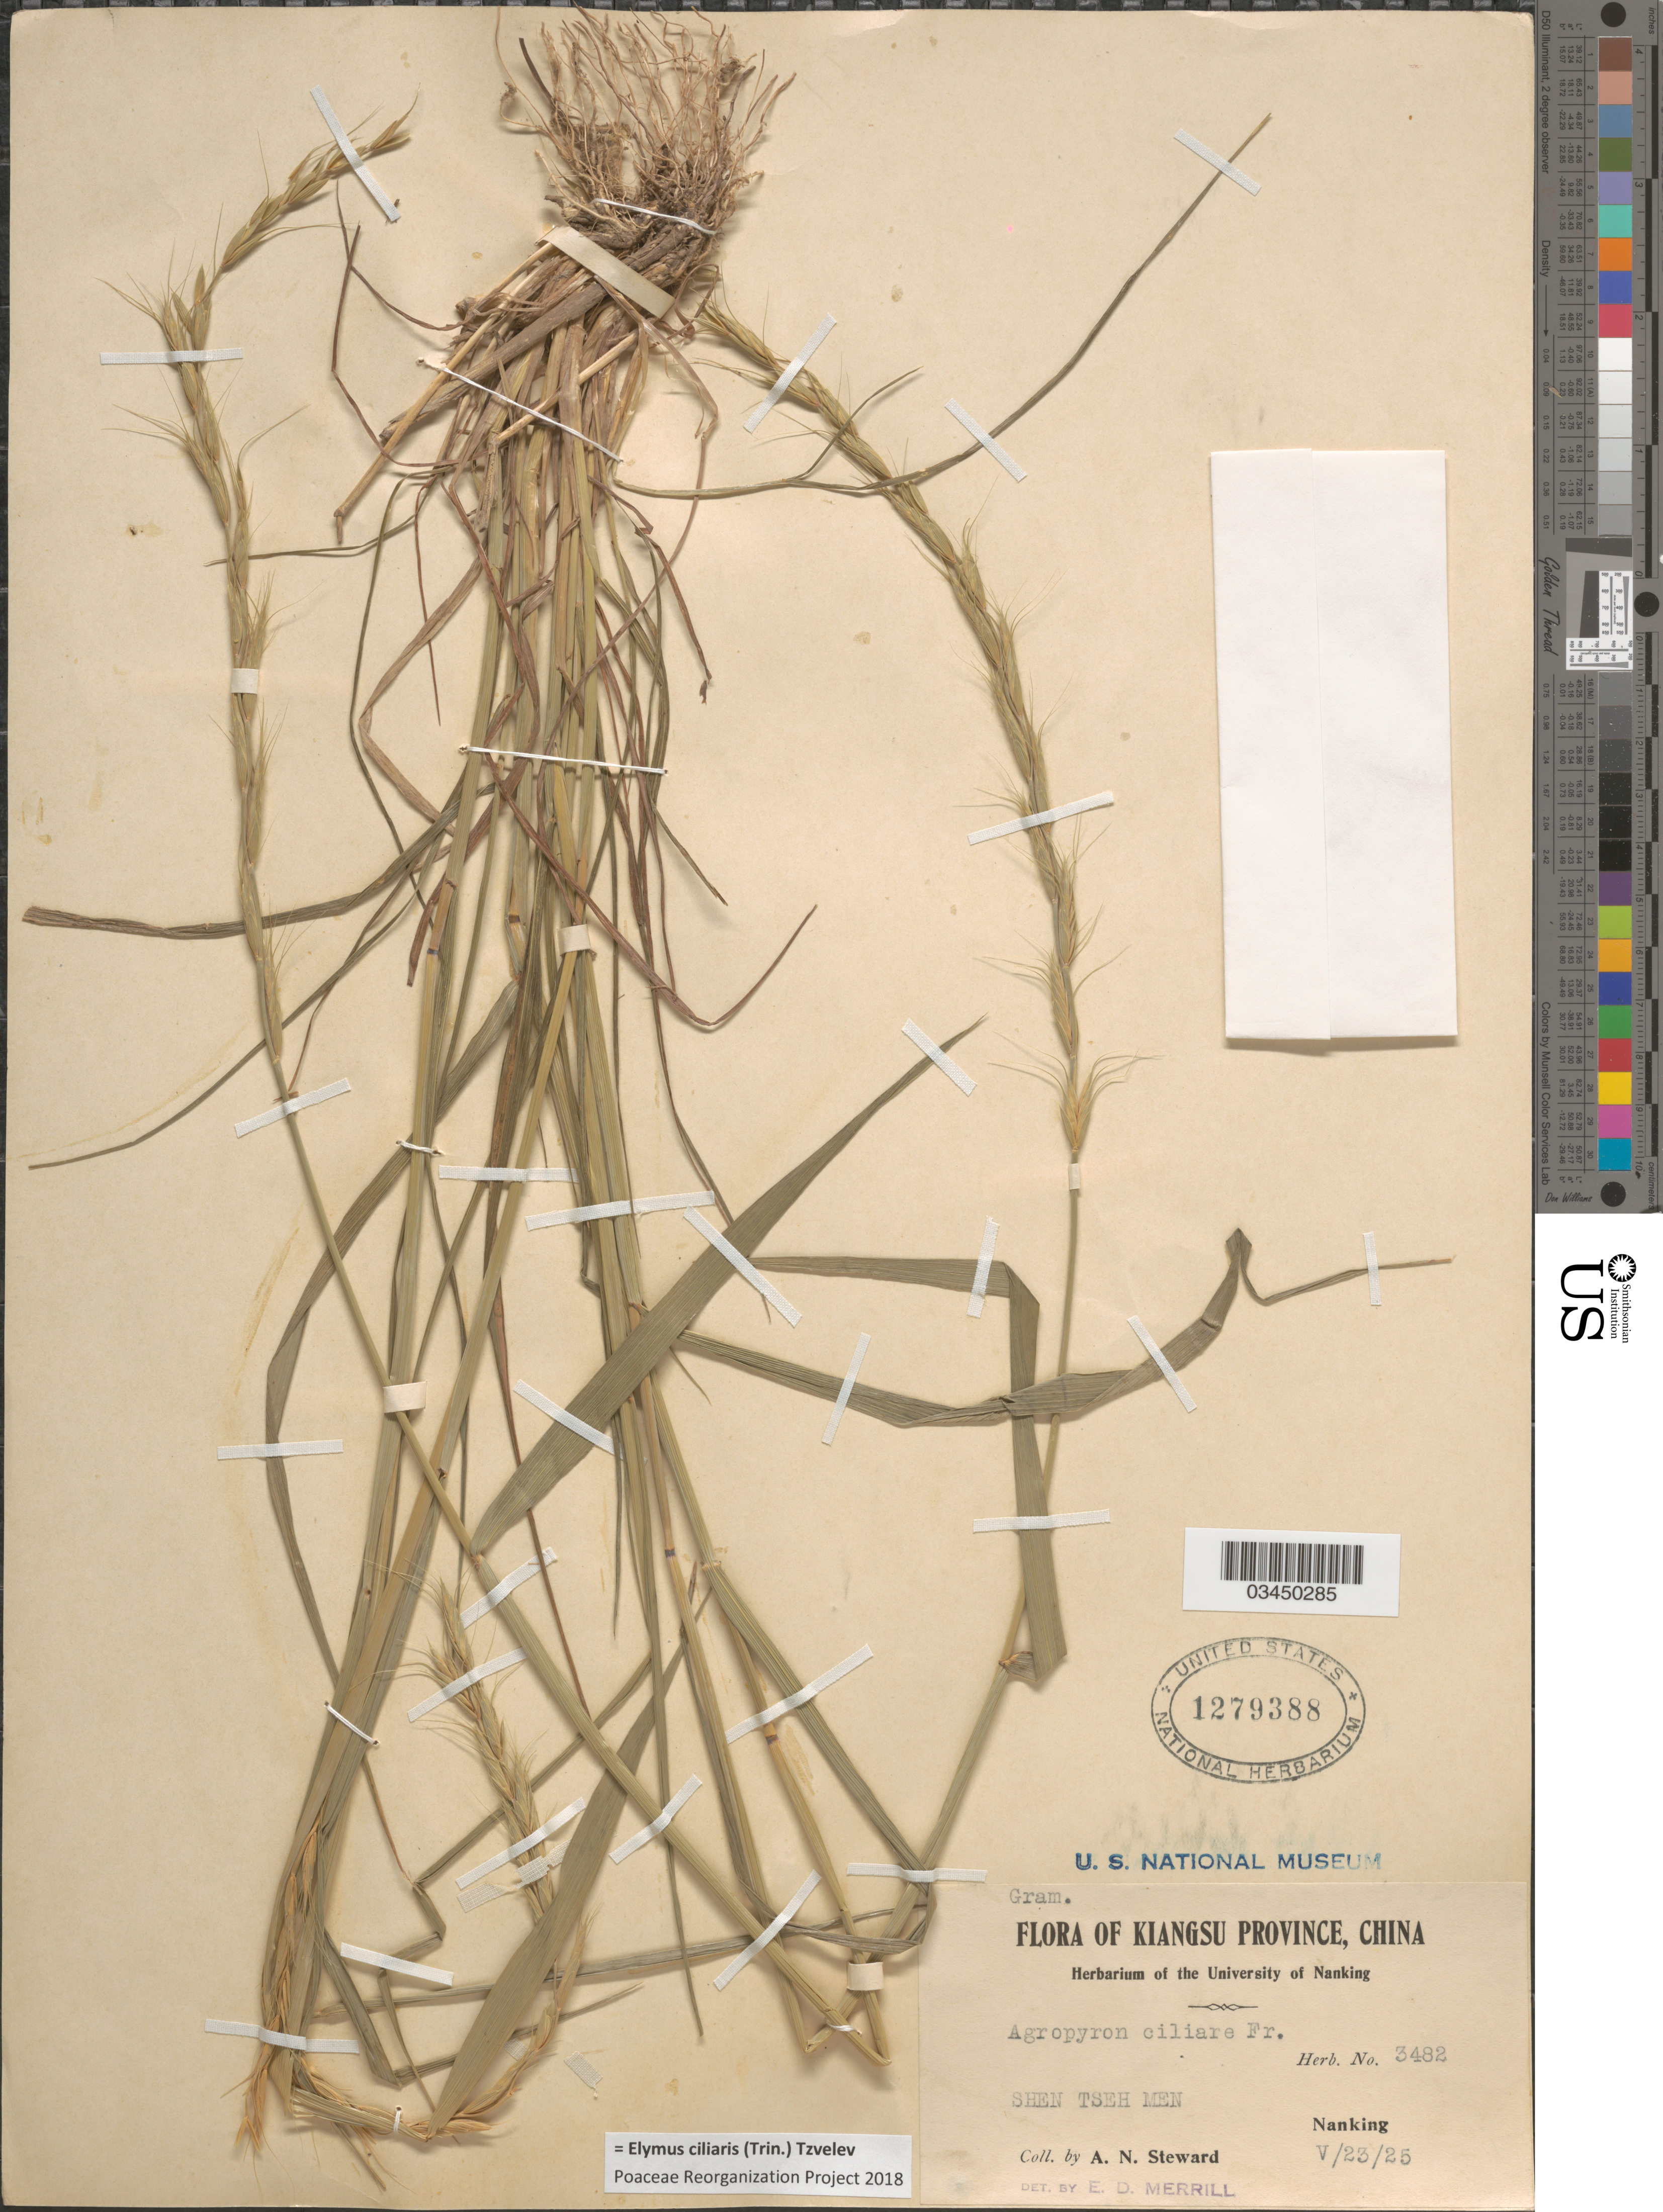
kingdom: Plantae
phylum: Tracheophyta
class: Liliopsida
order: Poales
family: Poaceae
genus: Elymus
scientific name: Elymus ciliaris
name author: (Trin.) Tzvelev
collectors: A. N. Steward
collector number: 3482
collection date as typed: Transcribed d/m/y: 23/5/25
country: China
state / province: Jiangsu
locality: Kiangsu Province. Shen Tseh Men. Nanking.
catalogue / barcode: US 1279388